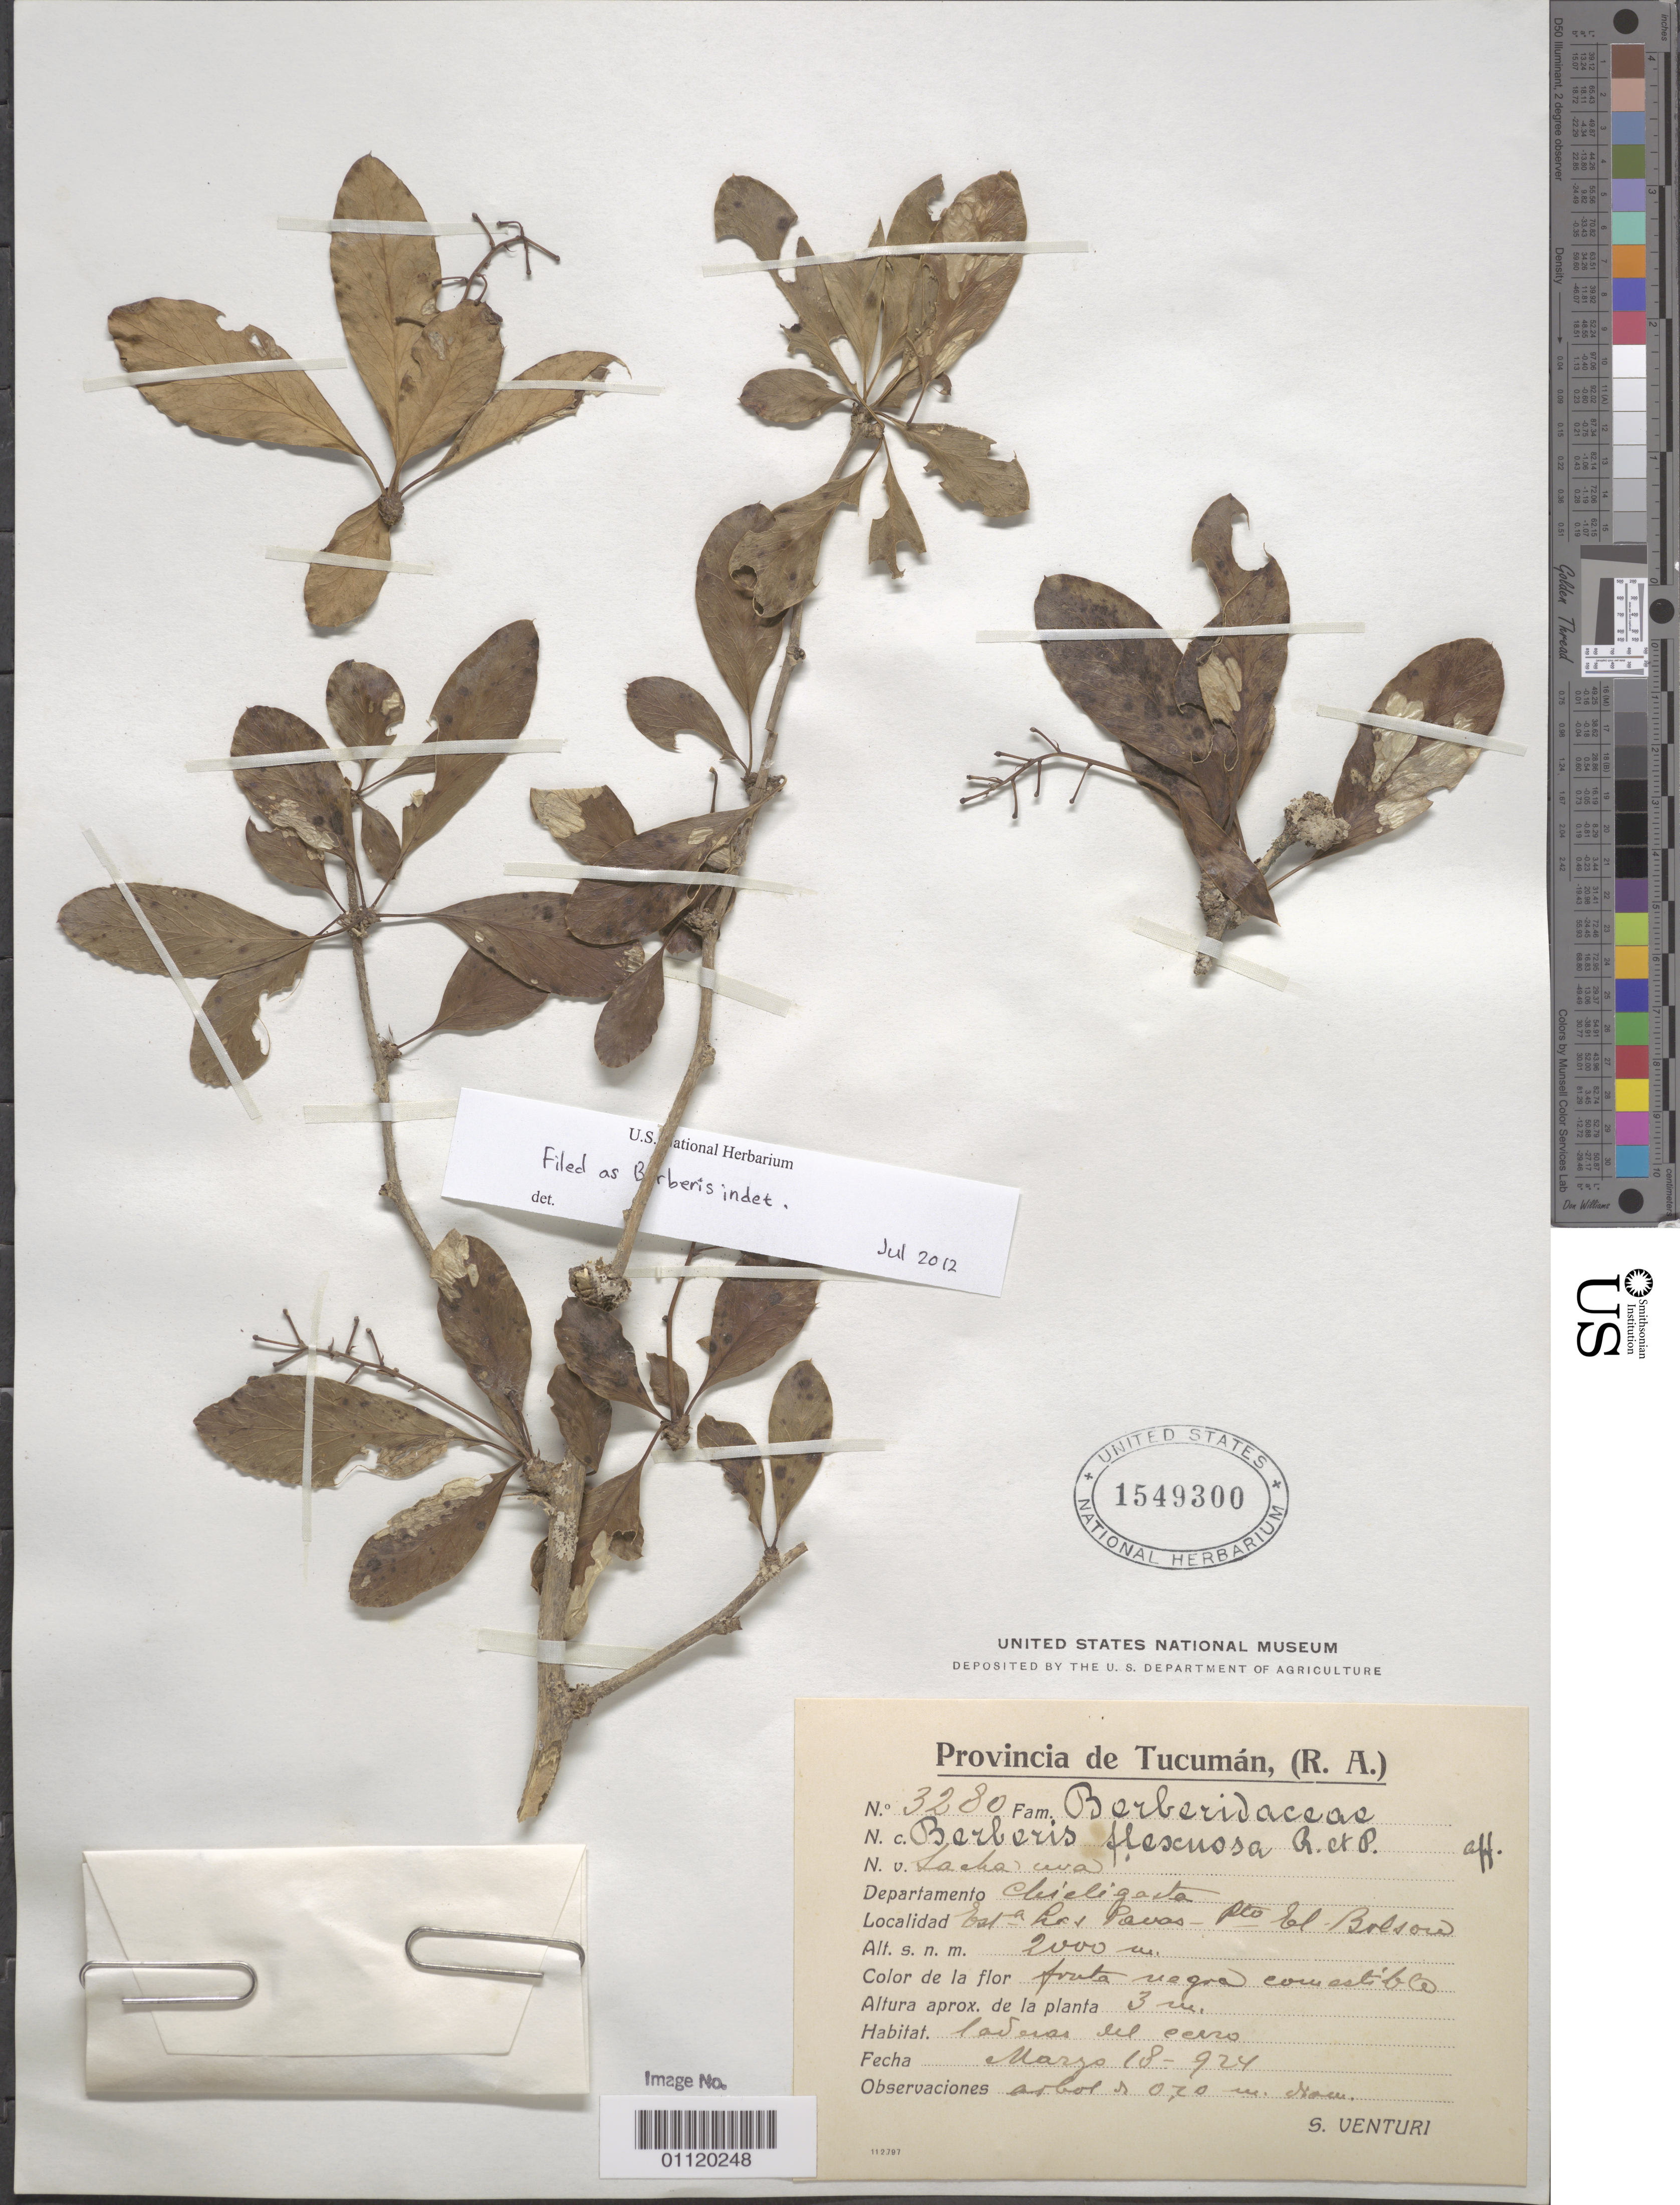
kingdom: Plantae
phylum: Tracheophyta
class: Magnoliopsida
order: Ranunculales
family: Berberidaceae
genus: Berberis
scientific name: Berberis sp.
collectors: S. Venturi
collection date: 1924-03-18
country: Argentina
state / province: Tucuman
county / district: Chicligasta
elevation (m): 2000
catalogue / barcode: US 1549300